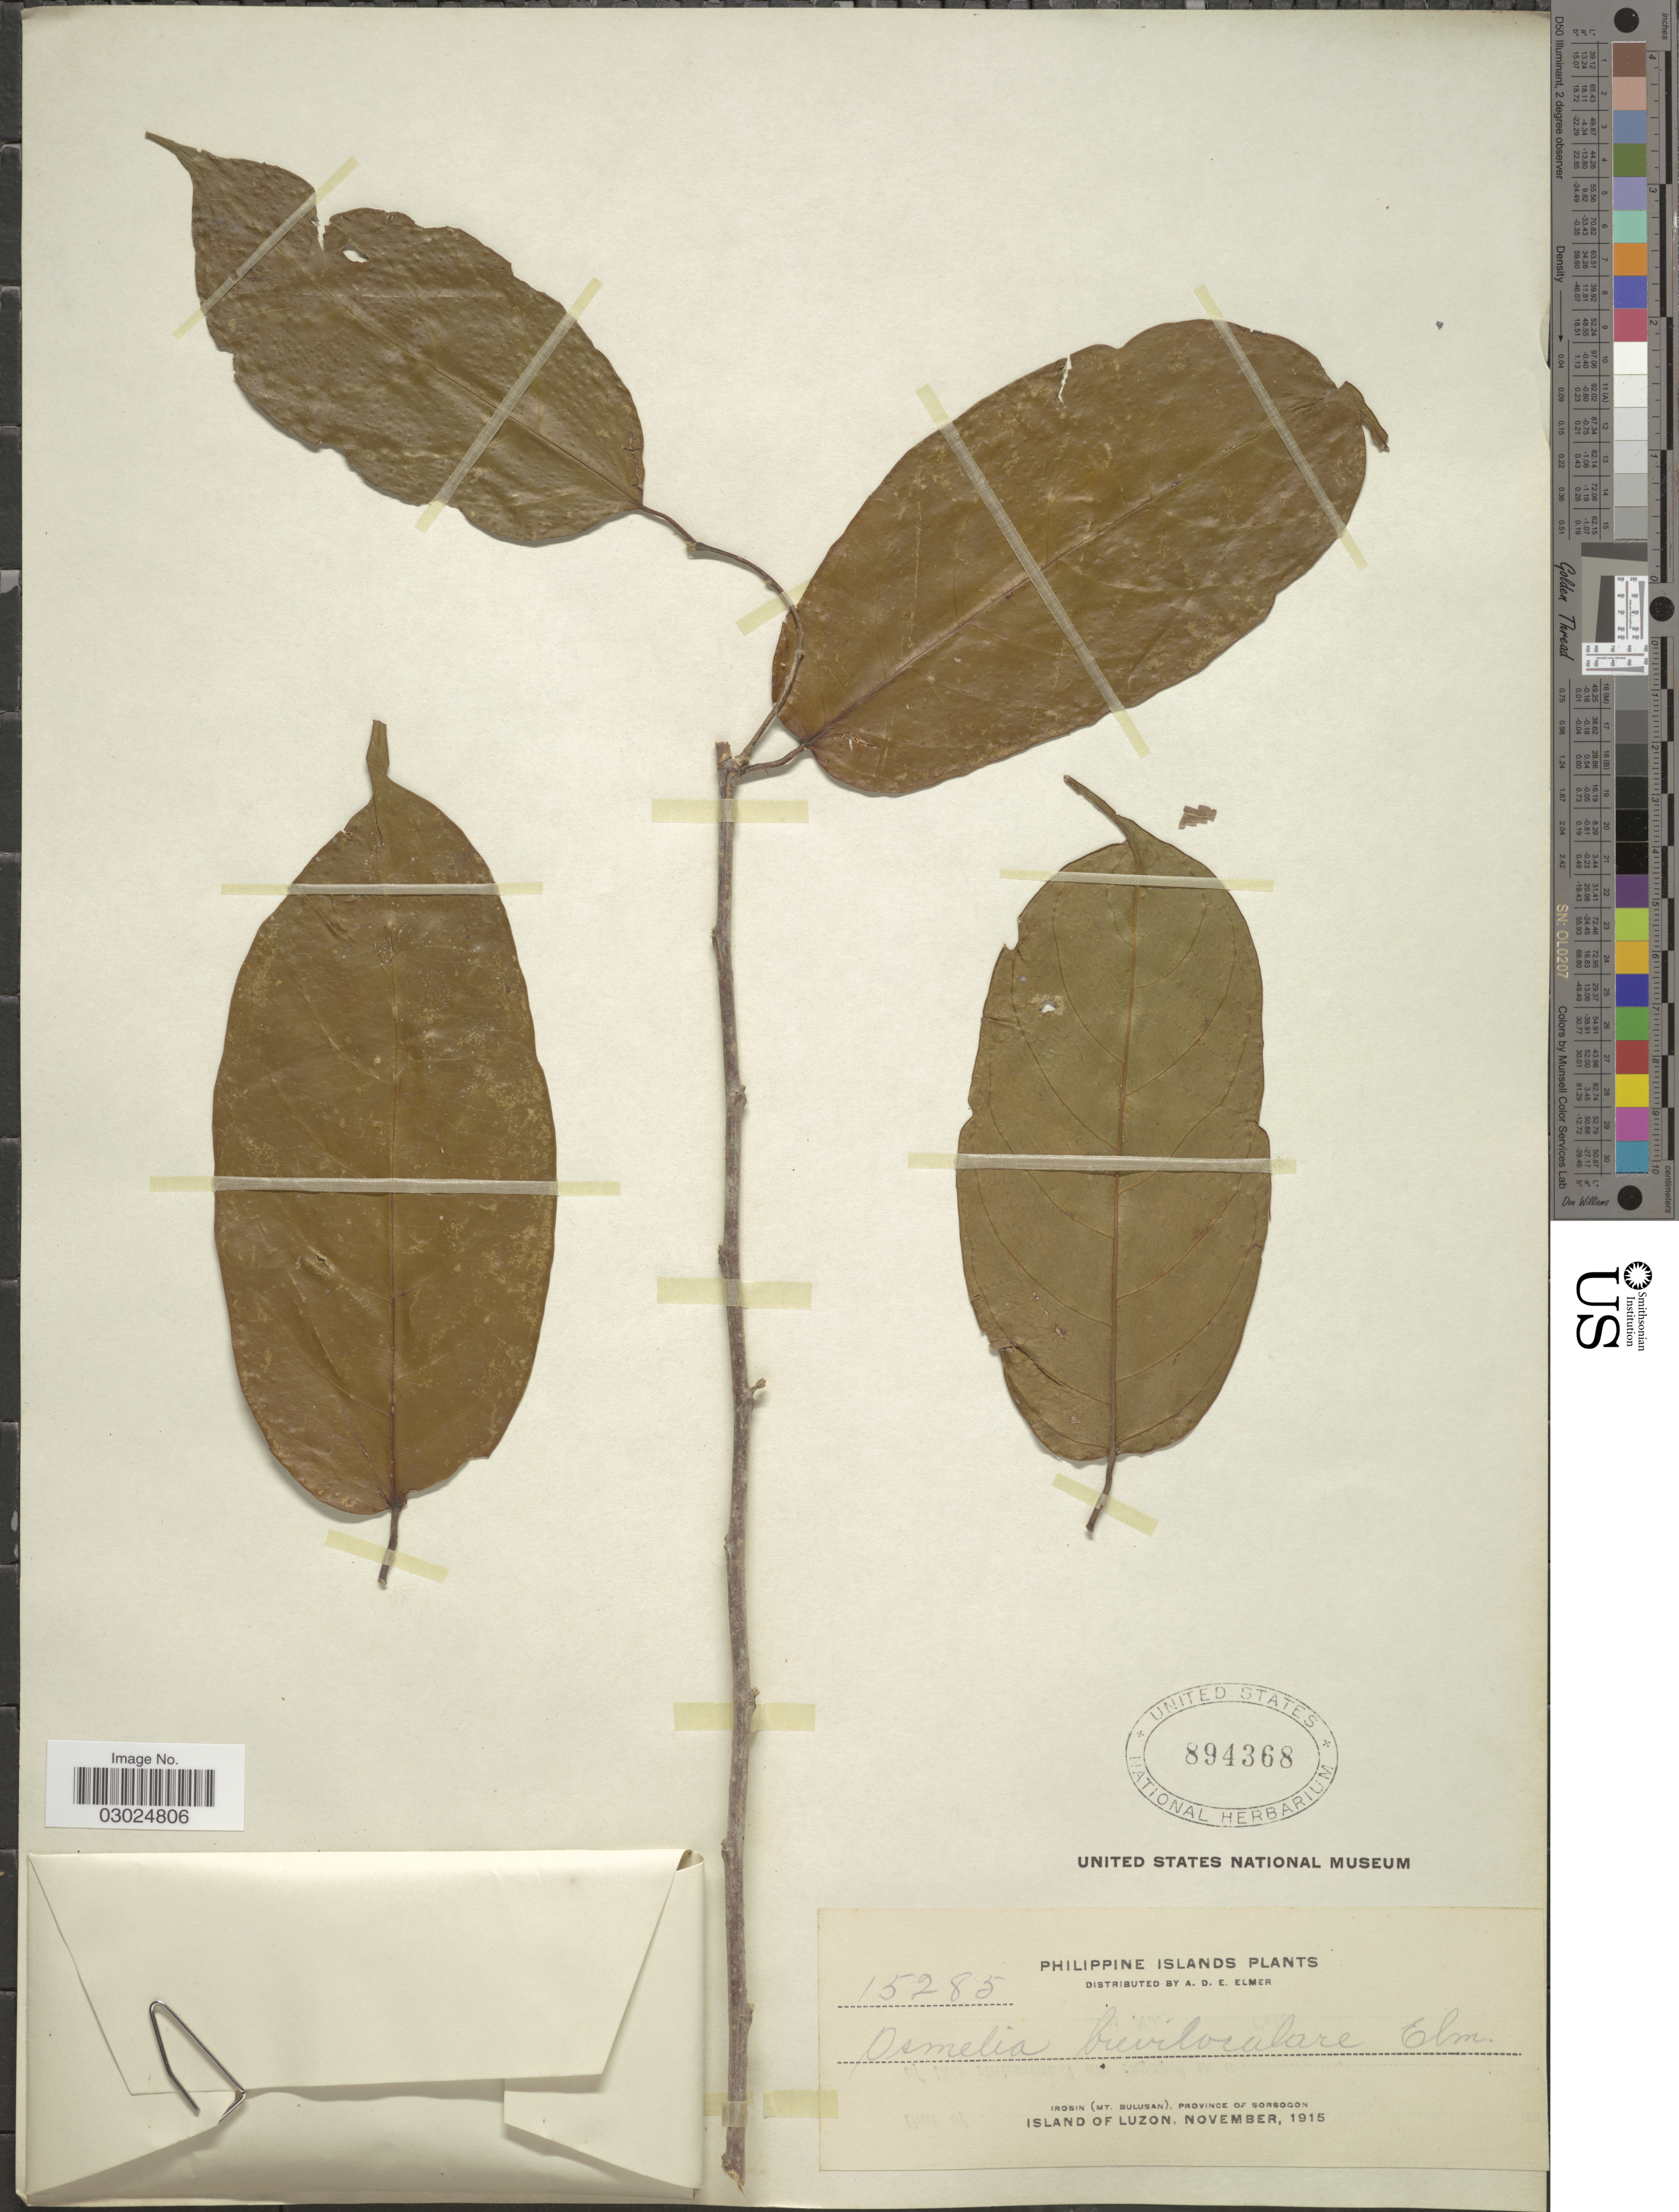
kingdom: Plantae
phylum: Tracheophyta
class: Magnoliopsida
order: Malpighiales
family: Salicaceae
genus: Osmelia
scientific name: Osmelia brevilocularis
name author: Elmer ex Merr.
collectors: A. D. E. Elmer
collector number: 15285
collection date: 1915-11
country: Philippines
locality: Irosin (Mt. Bulusan), Province of Sorsogon, Island of Luzon.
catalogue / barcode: US 894368